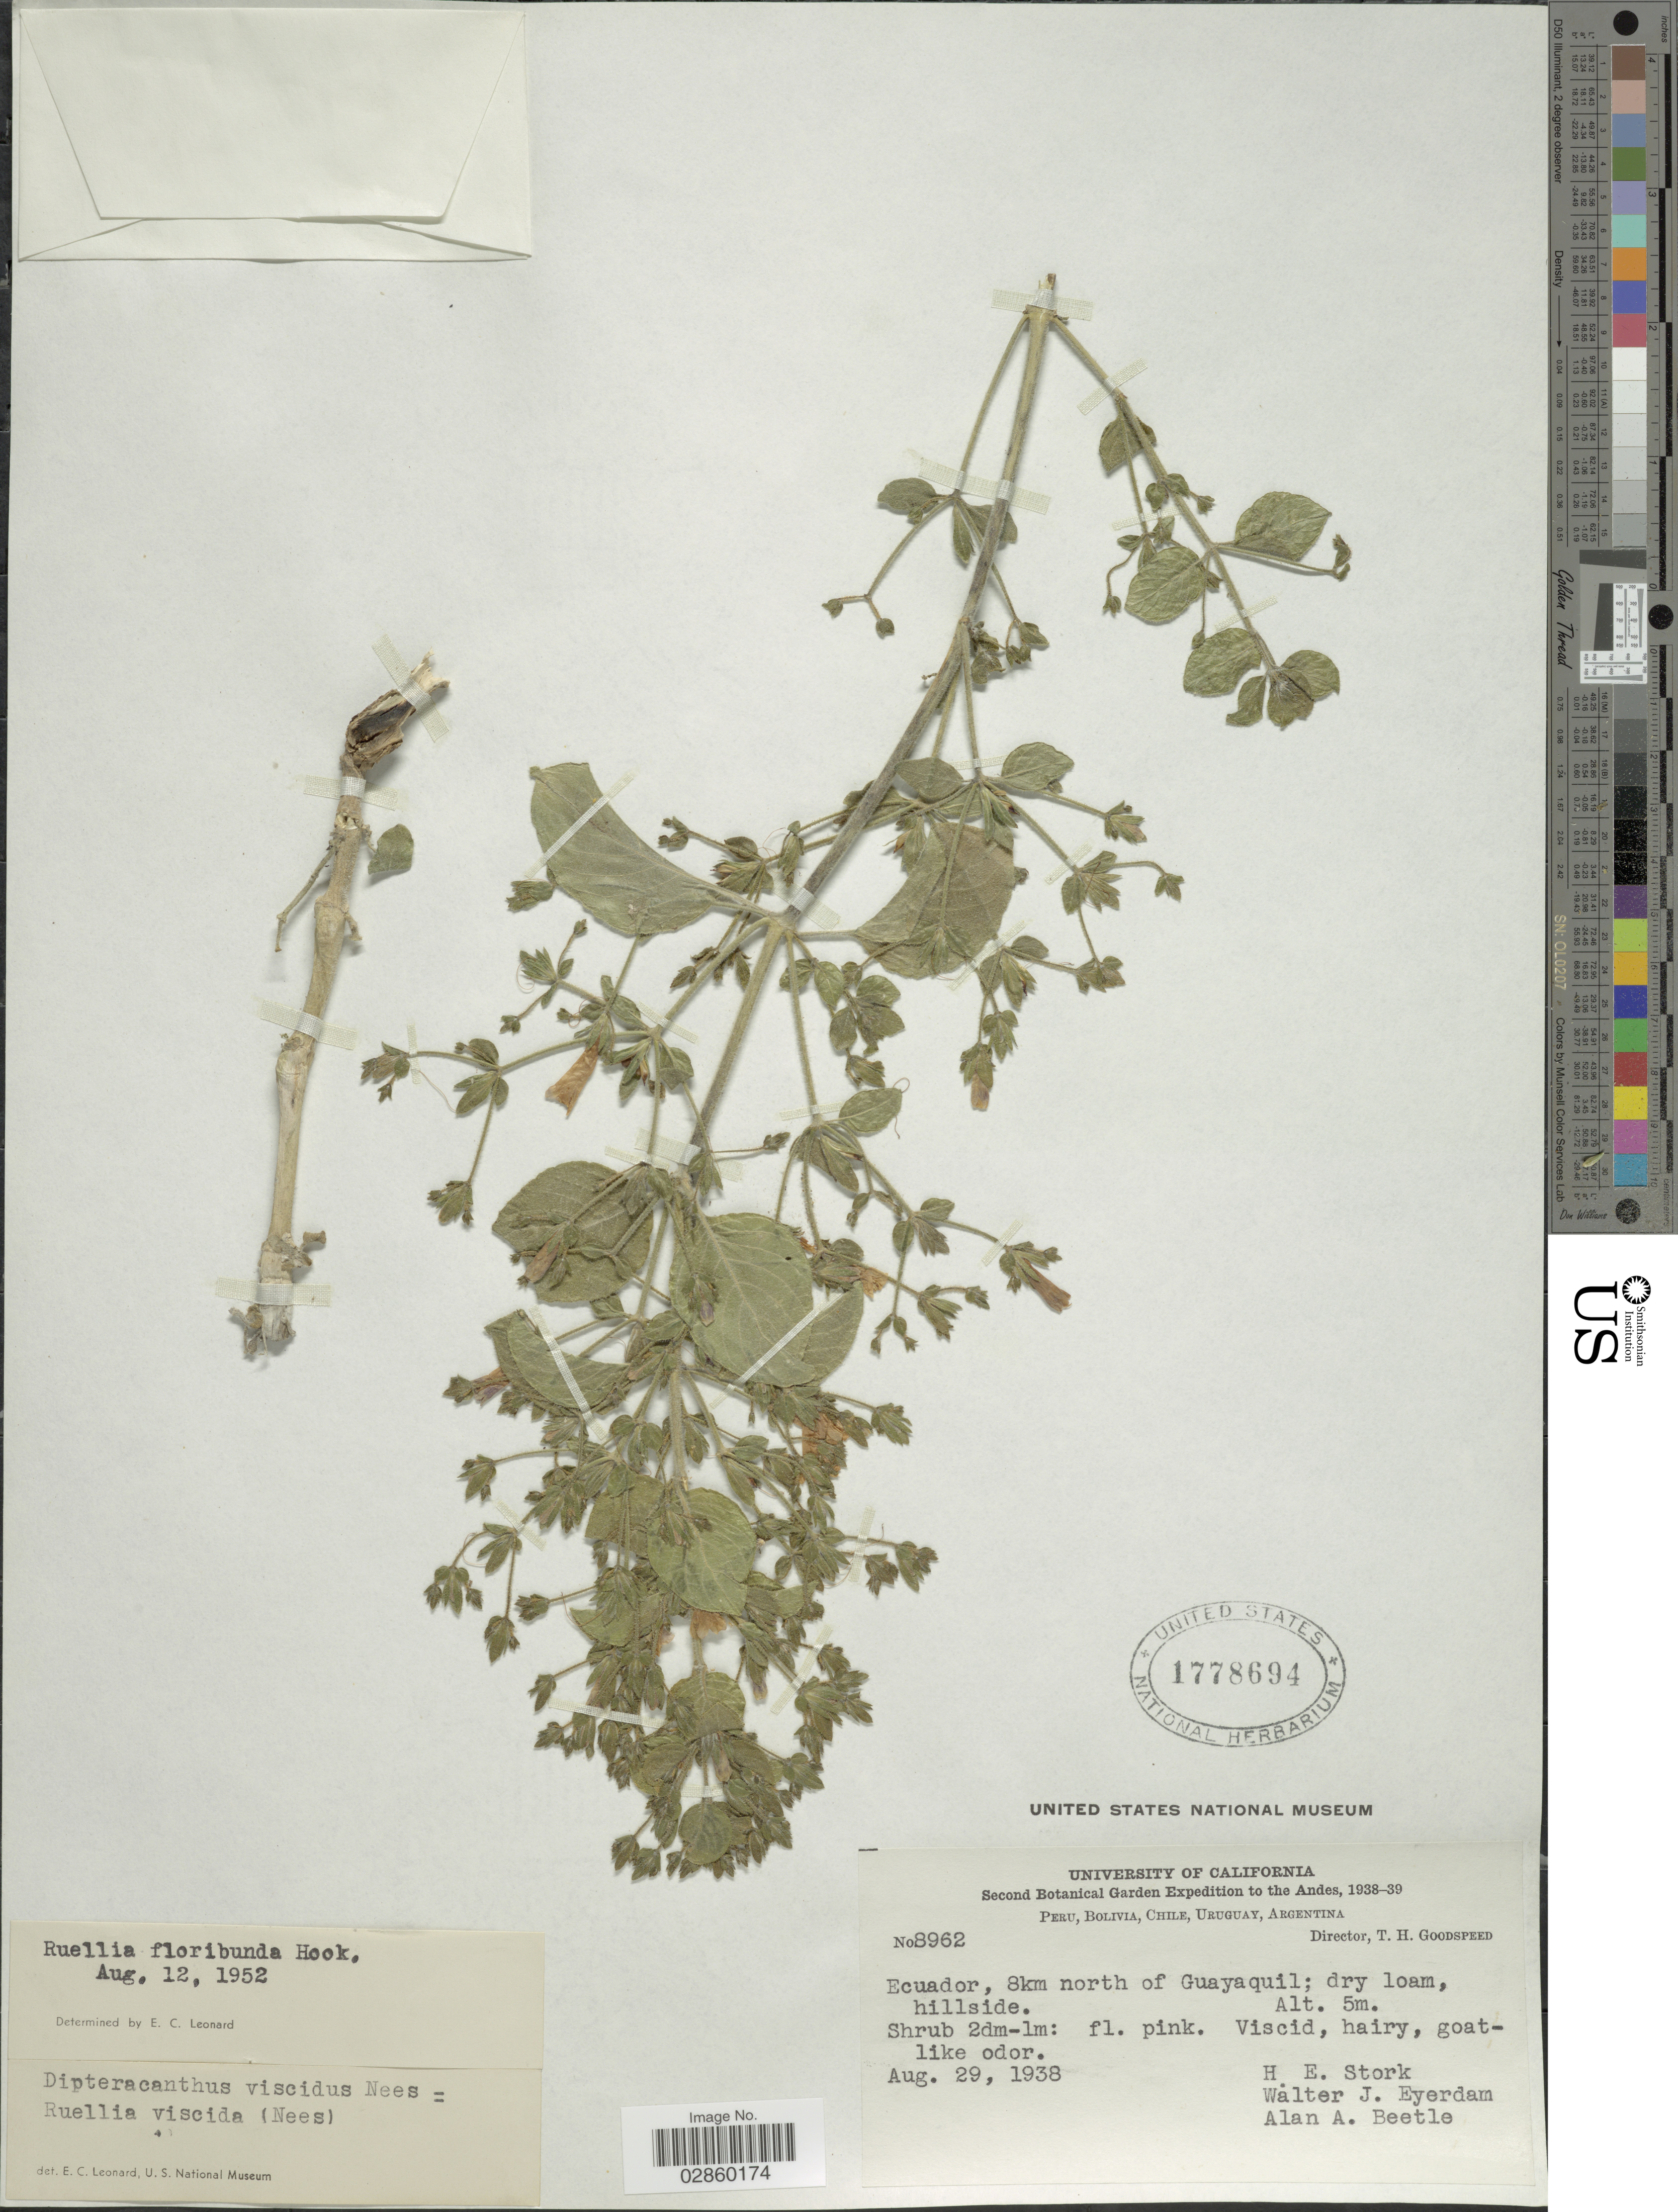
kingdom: Plantae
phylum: Tracheophyta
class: Magnoliopsida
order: Lamiales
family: Acanthaceae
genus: Ruellia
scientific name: Ruellia floribunda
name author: Hook.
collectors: H. E. Stork, W. J. Eyerdam & A. A. Beetle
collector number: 8962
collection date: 1938-08-29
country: Ecuador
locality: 8km north of Guayaquil, dry loam hillside.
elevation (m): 5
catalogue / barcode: US 1778694